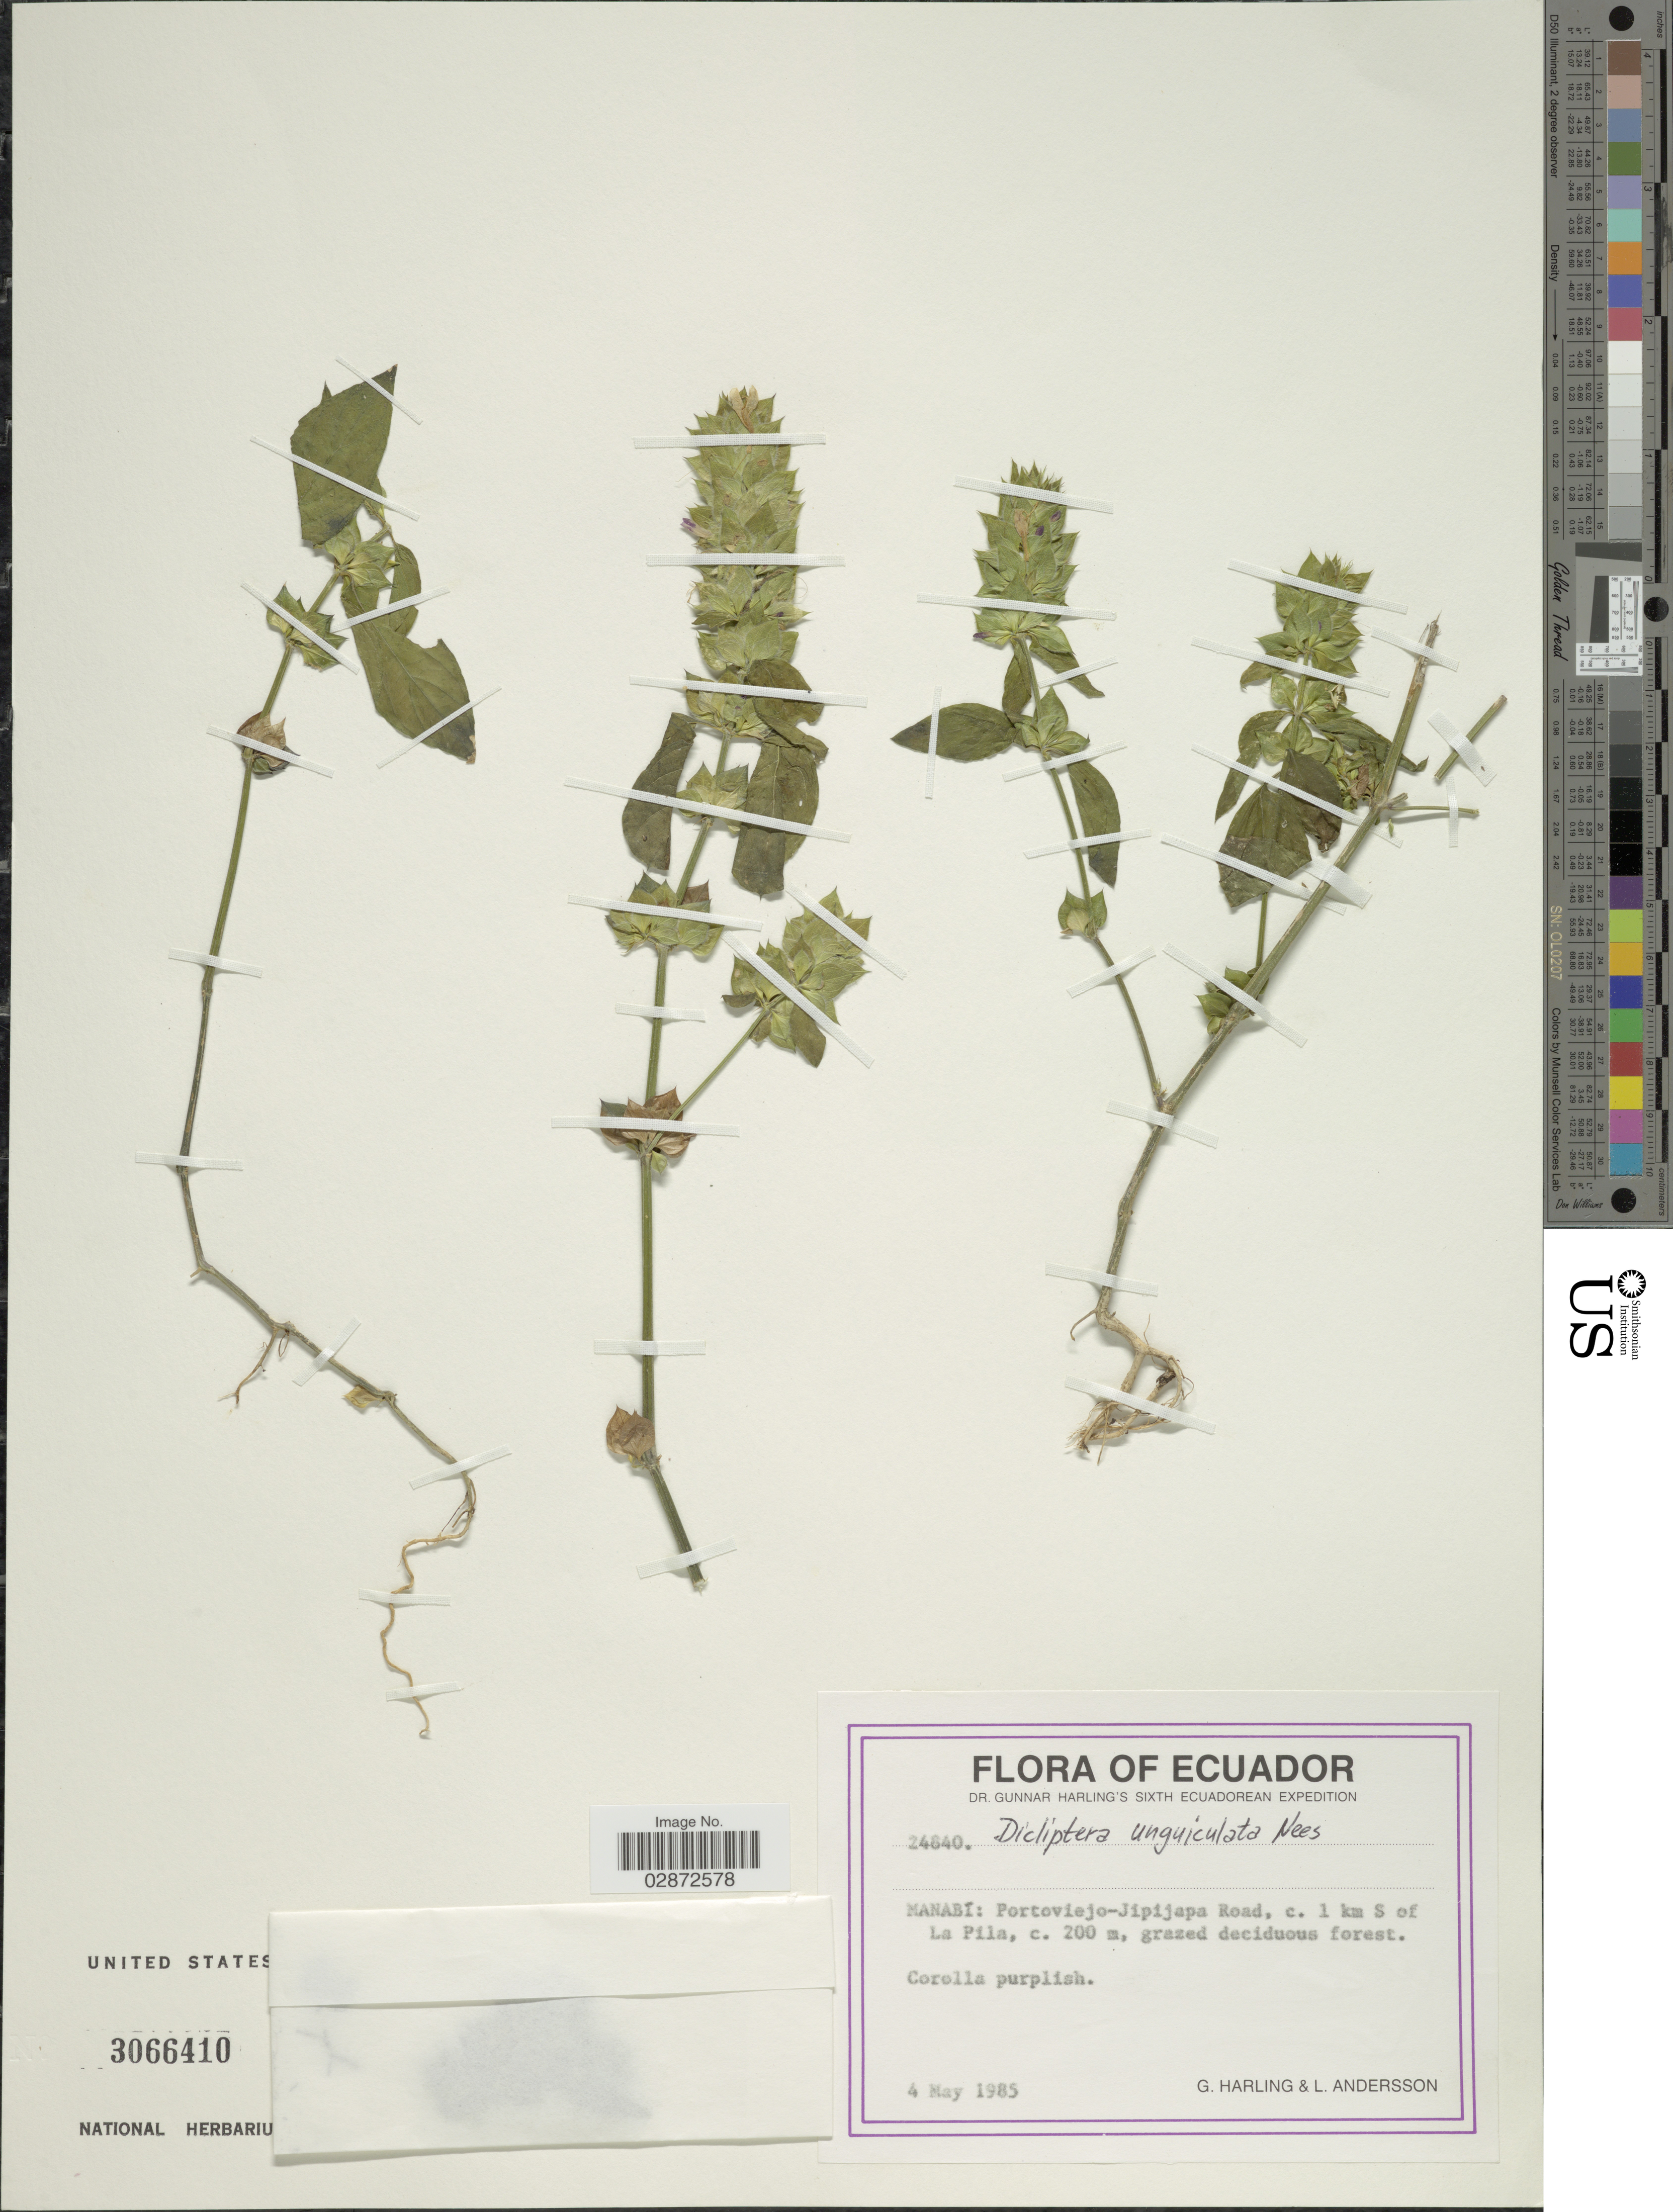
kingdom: Plantae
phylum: Tracheophyta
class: Magnoliopsida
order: Lamiales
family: Acanthaceae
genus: Dicliptera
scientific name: Dicliptera unguiculata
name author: Nees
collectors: G. Harling & L. Andersson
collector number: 24840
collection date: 1985-05-04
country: Ecuador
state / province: Manabí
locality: Manabí: Portoviejo-Jipijapa road, c. 1 km S of La Pila.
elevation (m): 200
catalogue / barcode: US 3066410